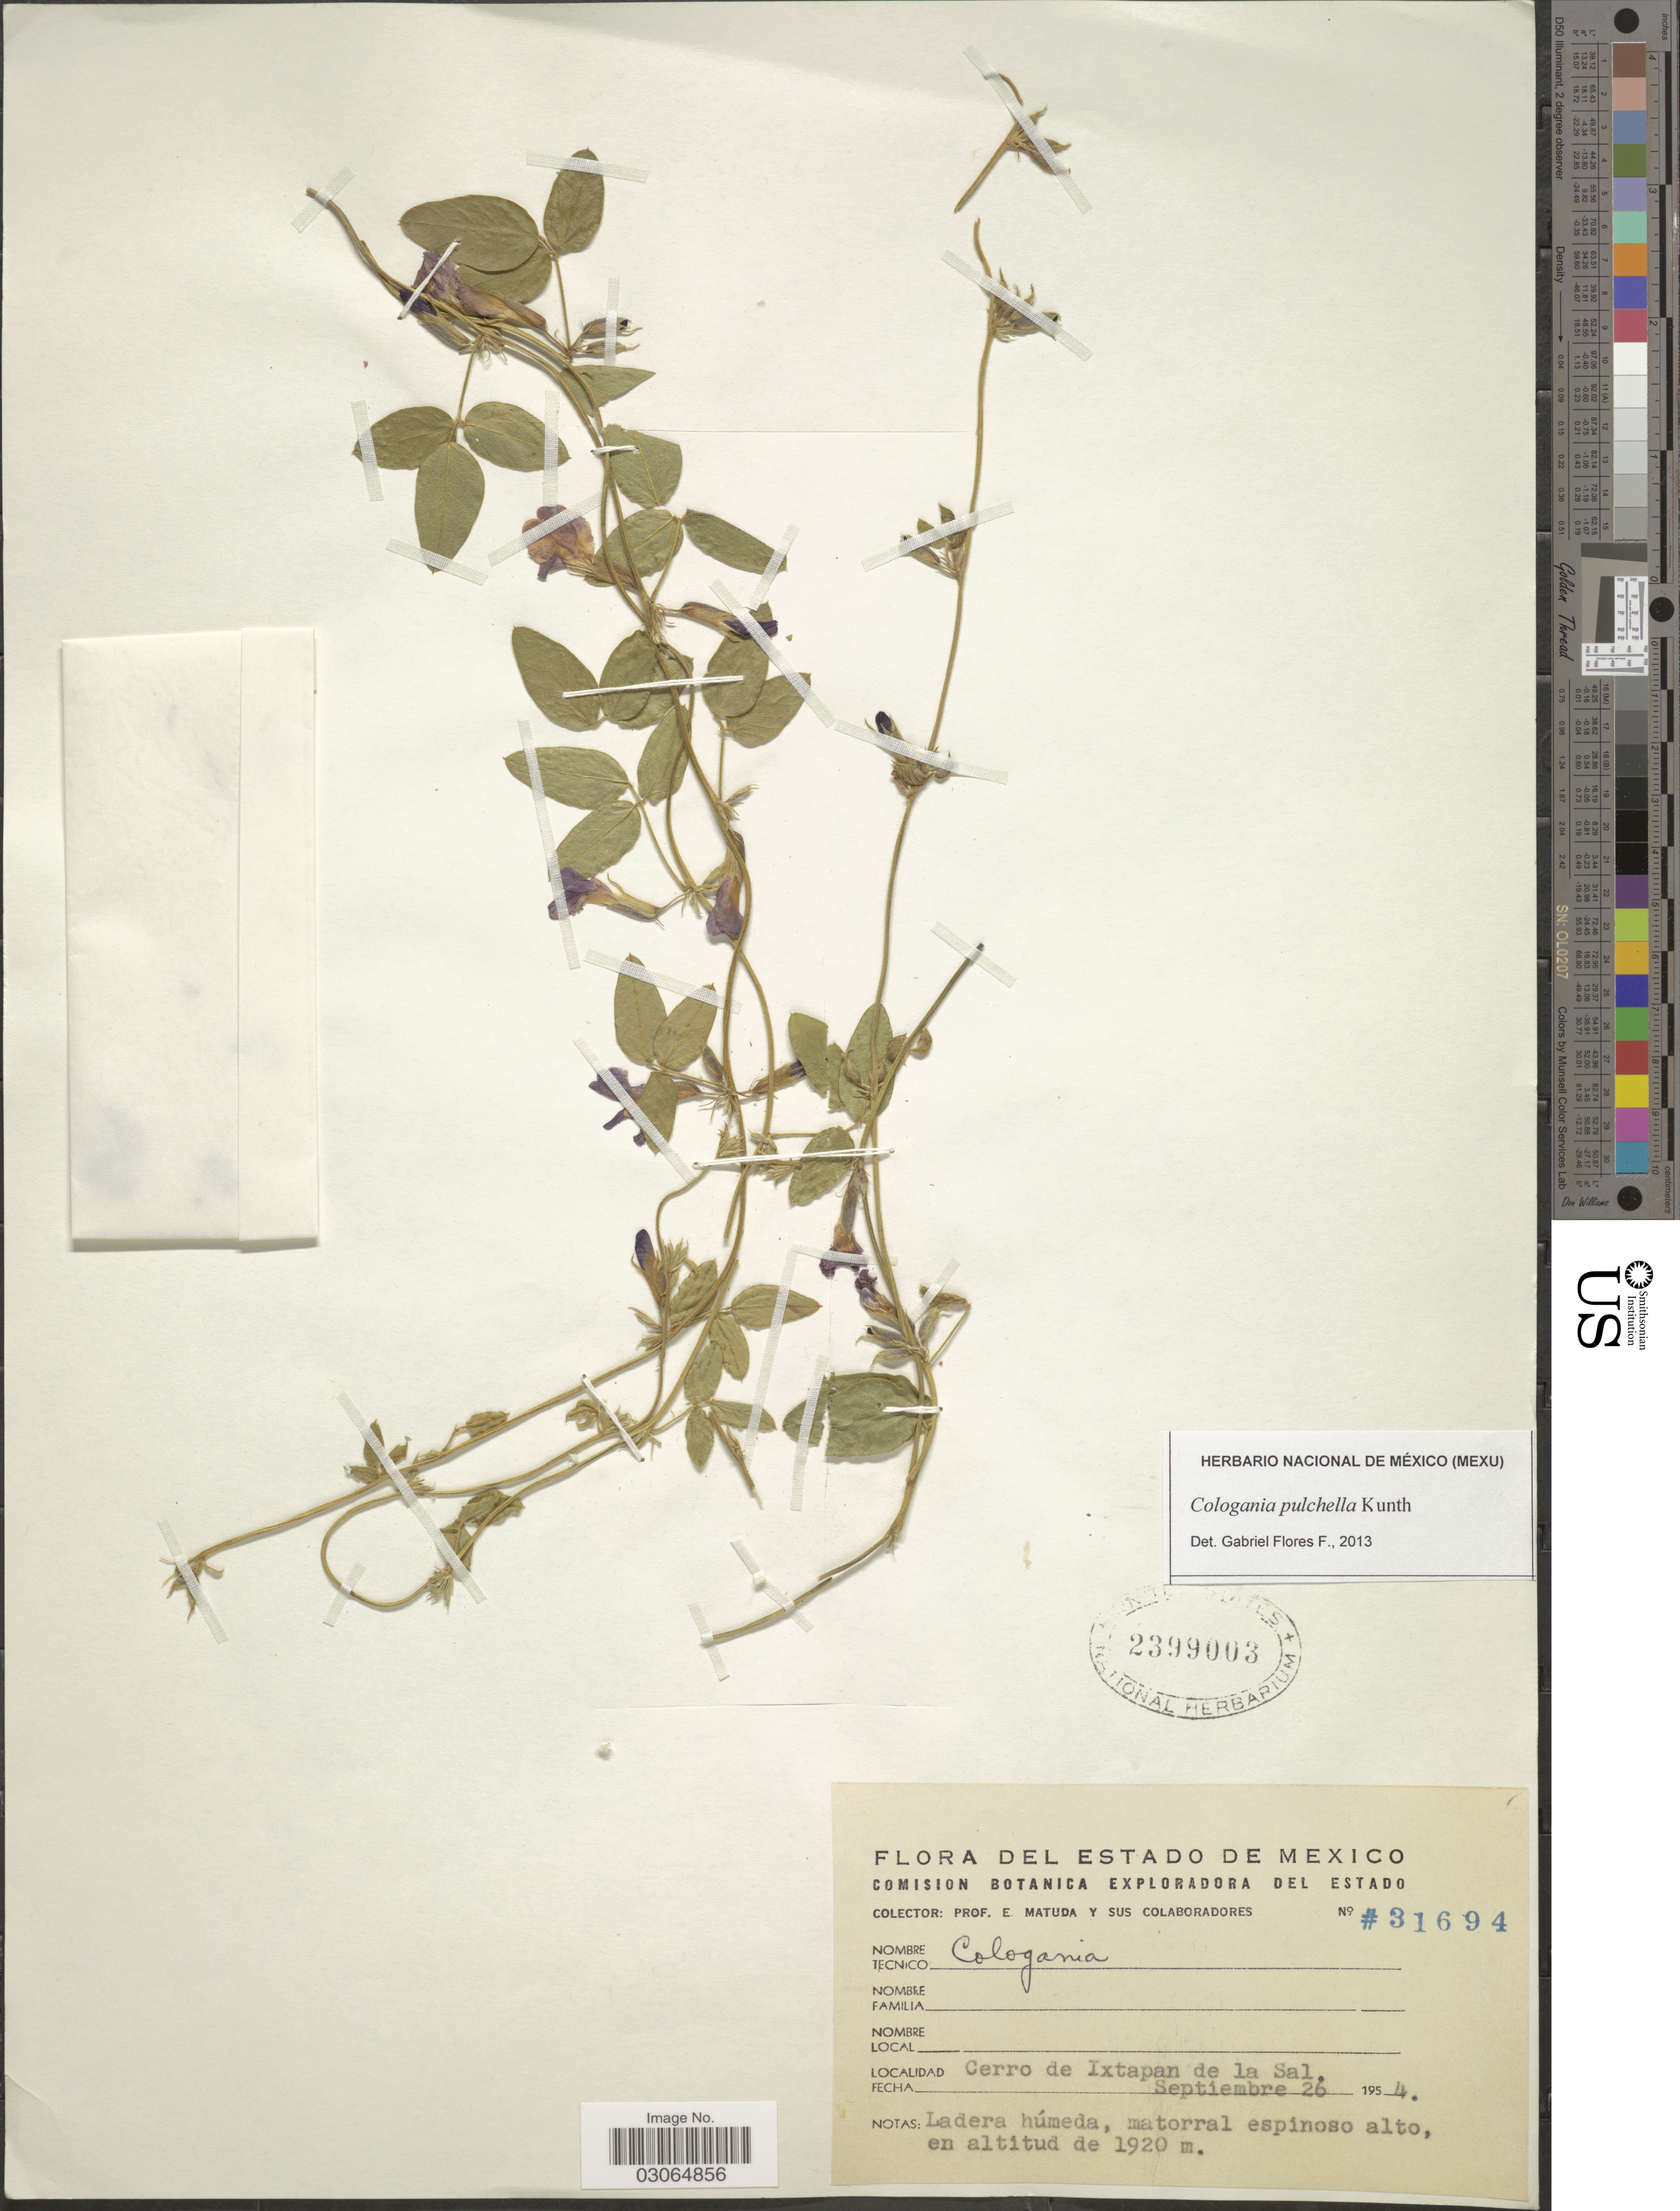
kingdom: Plantae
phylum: Tracheophyta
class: Magnoliopsida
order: Fabales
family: Fabaceae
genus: Cologania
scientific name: Cologania broussonetii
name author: (Balb.) DC.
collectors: E. Matuda & Sus Colaboradores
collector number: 31694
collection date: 1954-09-26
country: Mexico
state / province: México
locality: Cerro de Ixtapan de la Sal.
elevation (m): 1920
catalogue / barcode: US 2399003